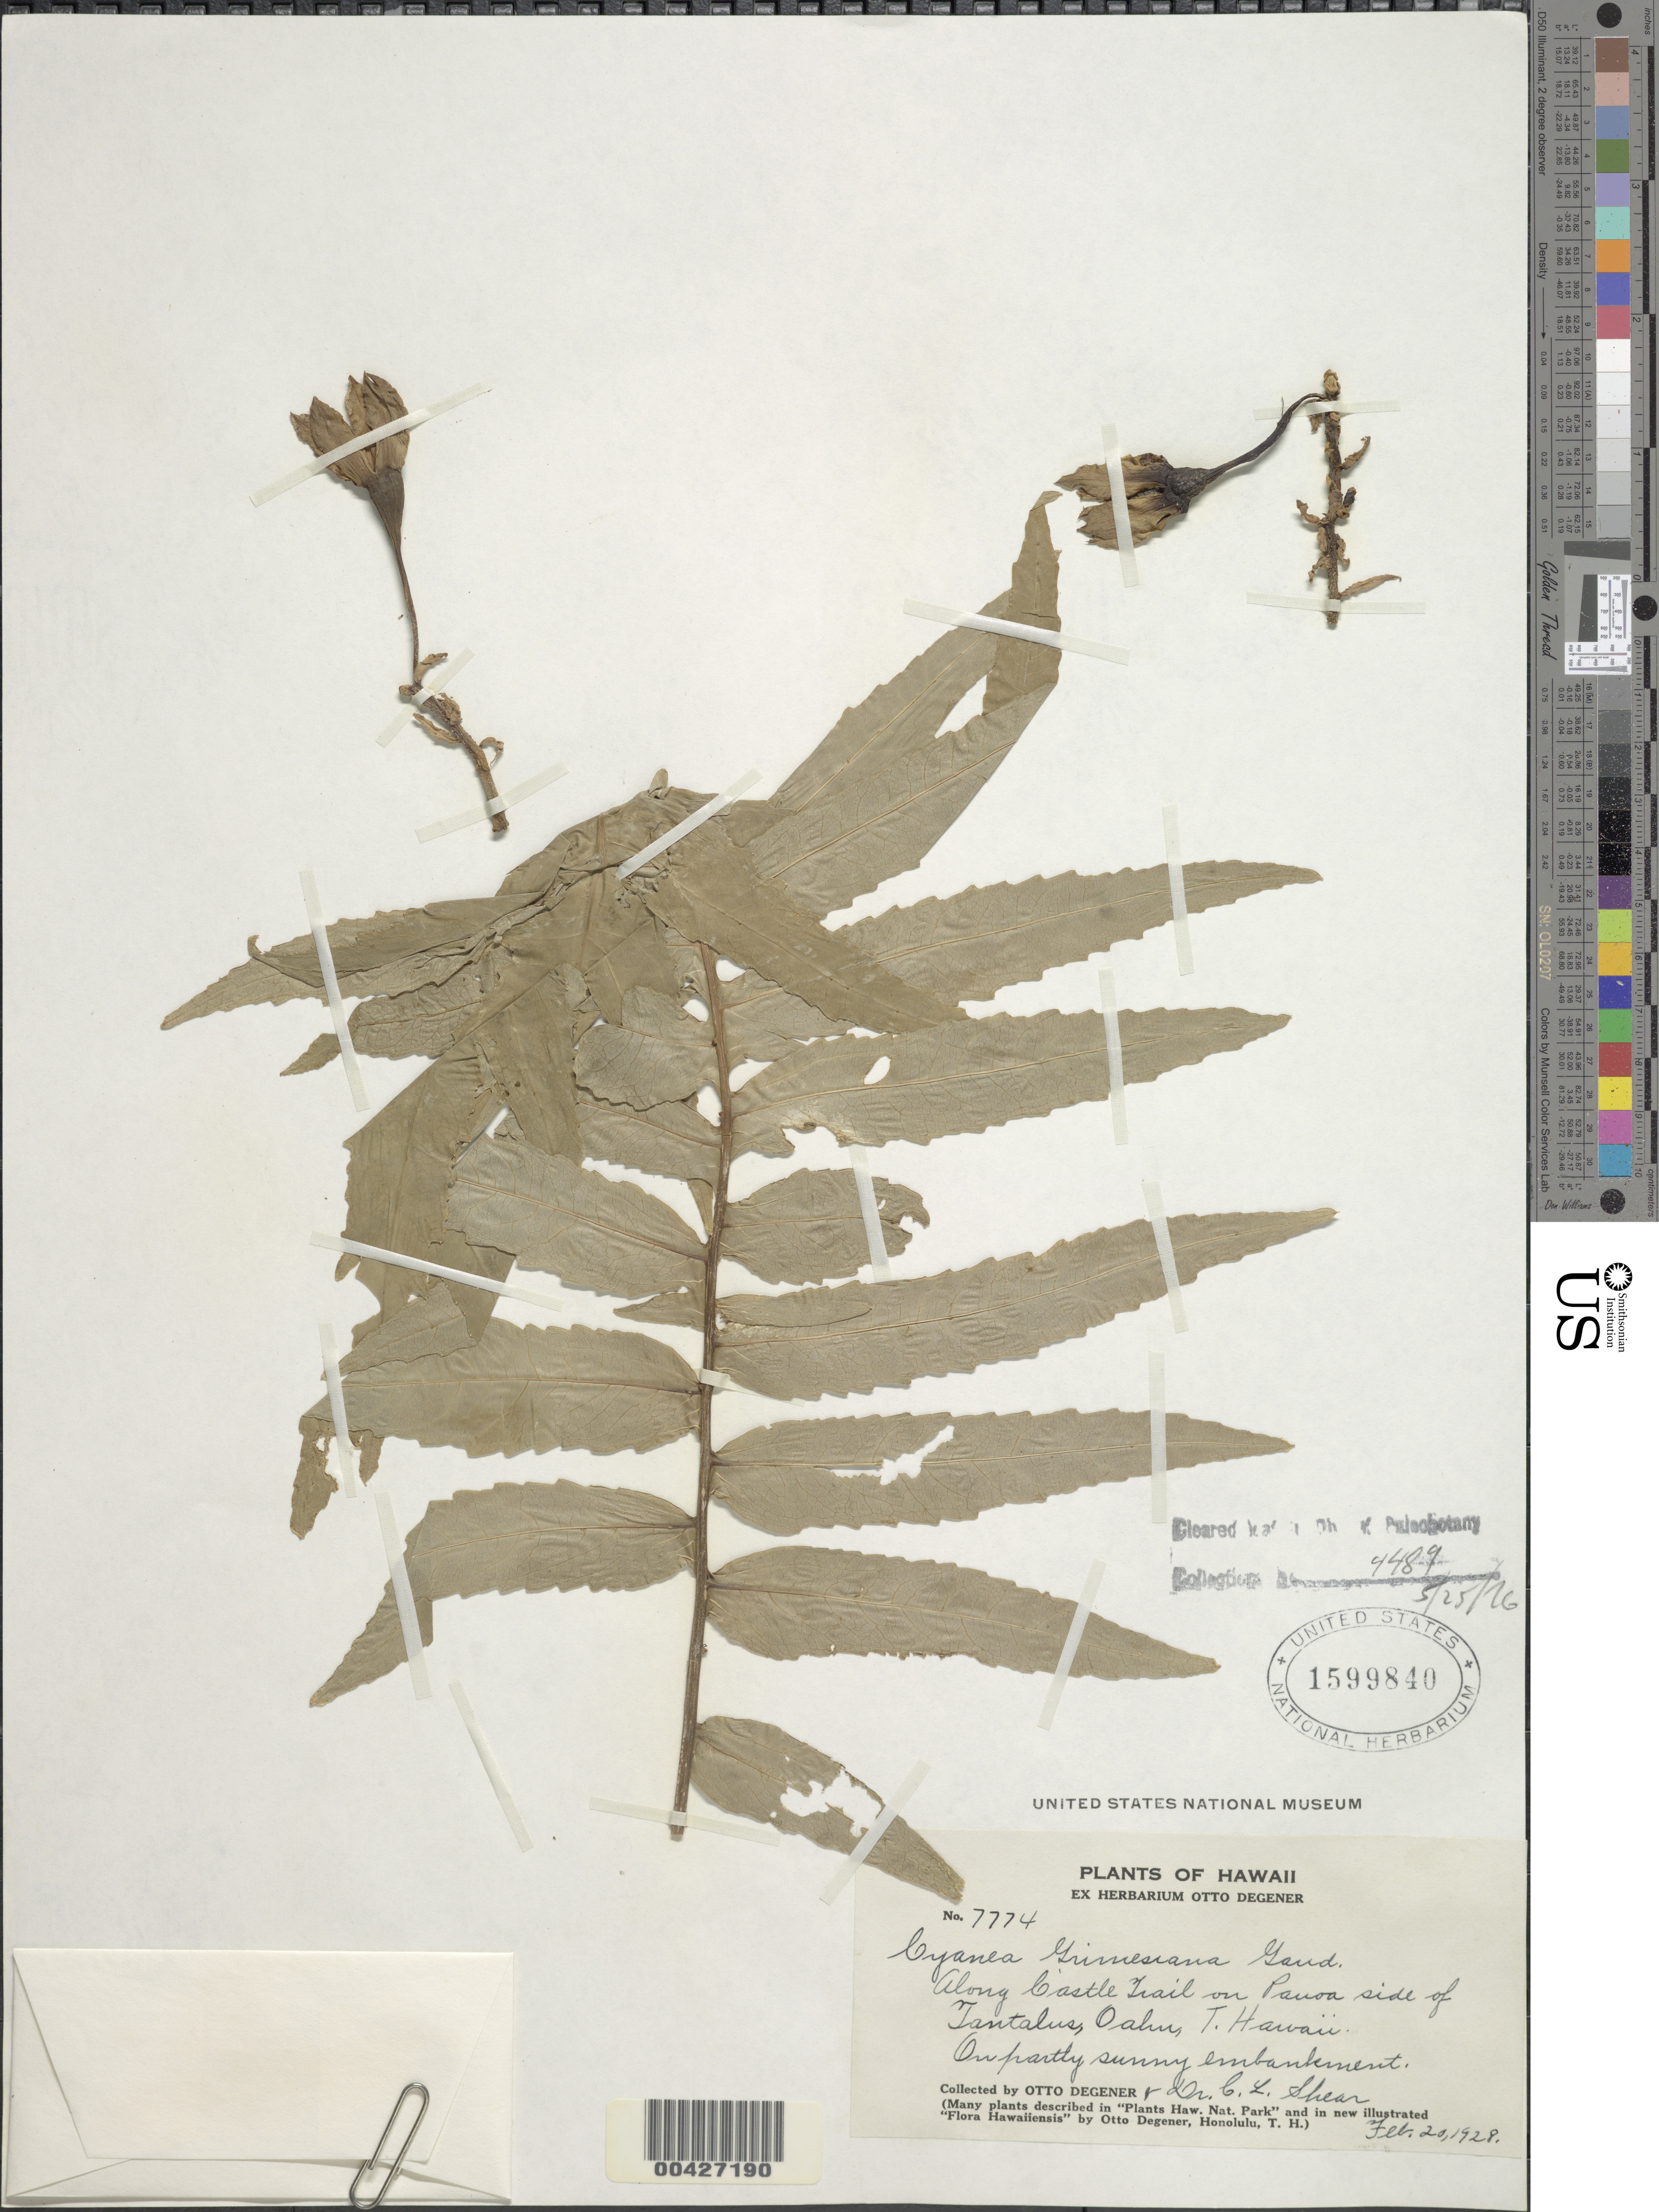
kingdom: Plantae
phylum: Tracheophyta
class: Magnoliopsida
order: Asterales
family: Campanulaceae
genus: Cyanea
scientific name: Cyanea grimesiana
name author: Gaudich.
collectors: O. Degener & C. L. Shear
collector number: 7774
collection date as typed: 20 Feb 1928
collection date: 1928-02-20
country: United States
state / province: Hawaii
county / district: Honolulu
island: Oahu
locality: on Pavoa side of Tantalus, along Castle Trail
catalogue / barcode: US 1599840